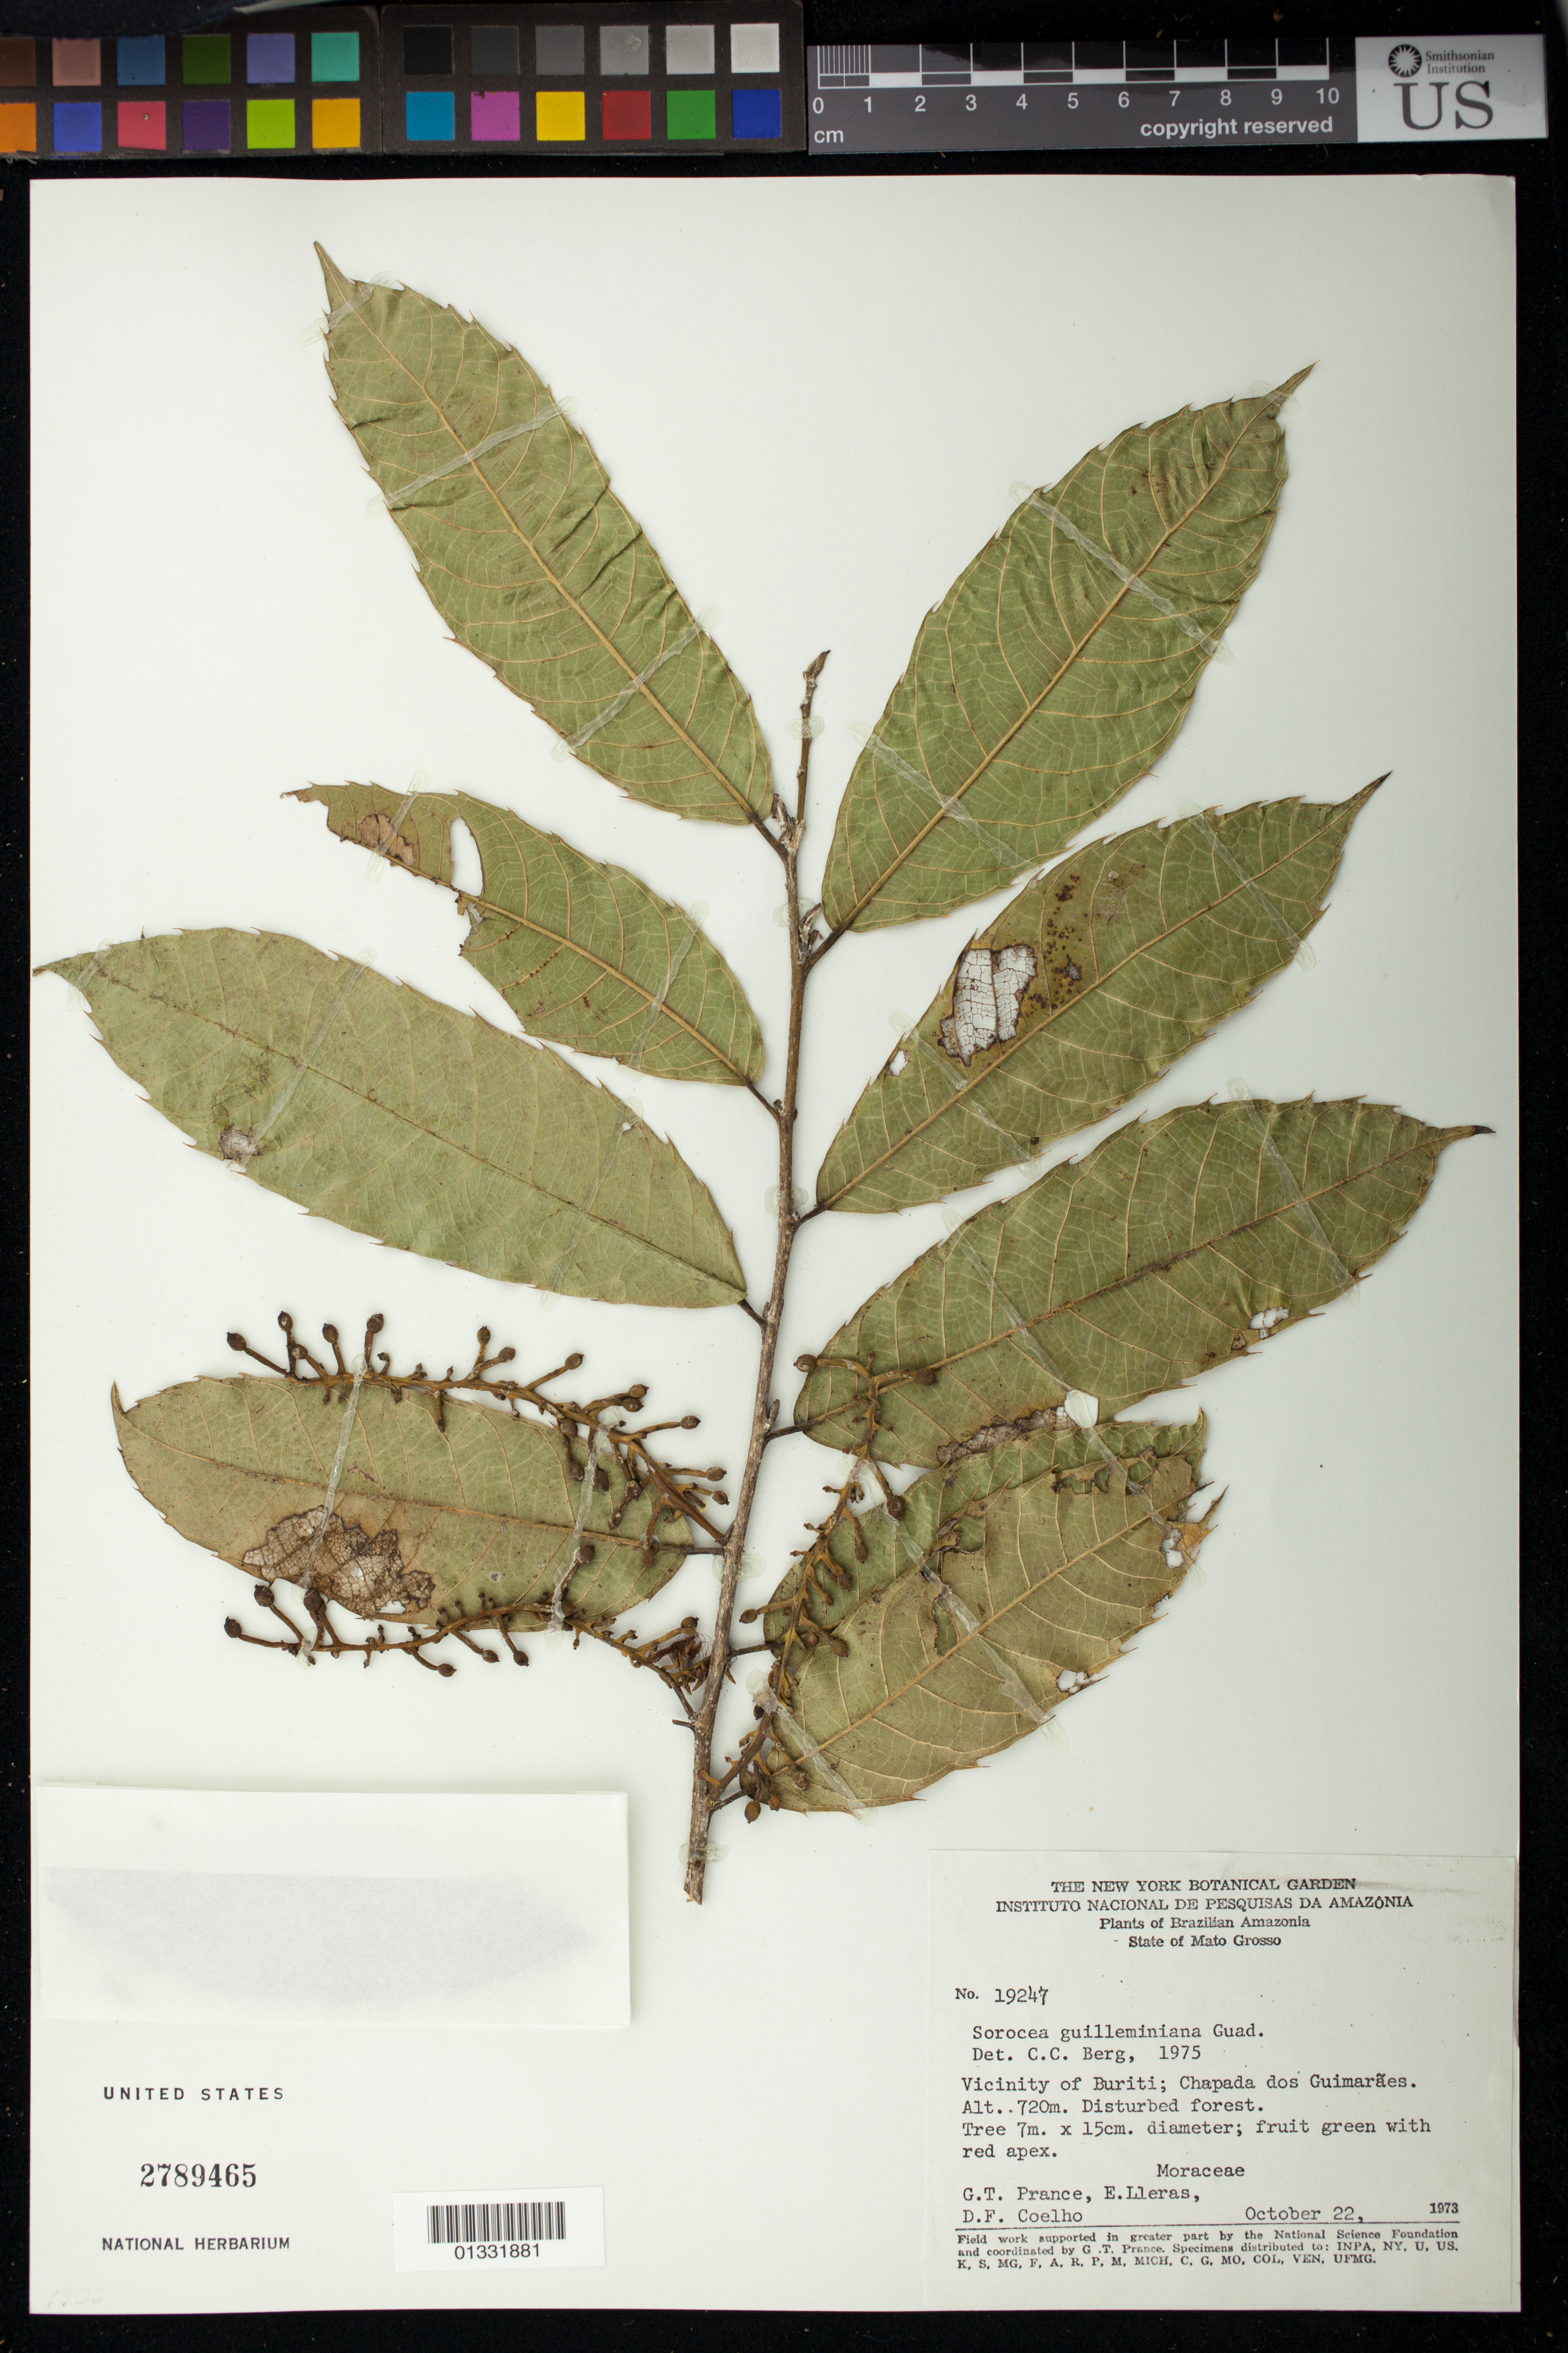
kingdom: Plantae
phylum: Tracheophyta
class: Magnoliopsida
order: Rosales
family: Moraceae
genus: Sorocea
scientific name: Sorocea guilleminiana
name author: Gaudich.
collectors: G. T. Prance, E. Lleras & D. F. Coêlho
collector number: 19247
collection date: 1973-10-22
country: Brazil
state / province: Mato Grosso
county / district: Chapada dos Guimarães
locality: Vicinity of Buriti; Chapada dos Guimarães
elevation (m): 720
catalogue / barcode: US 2789465